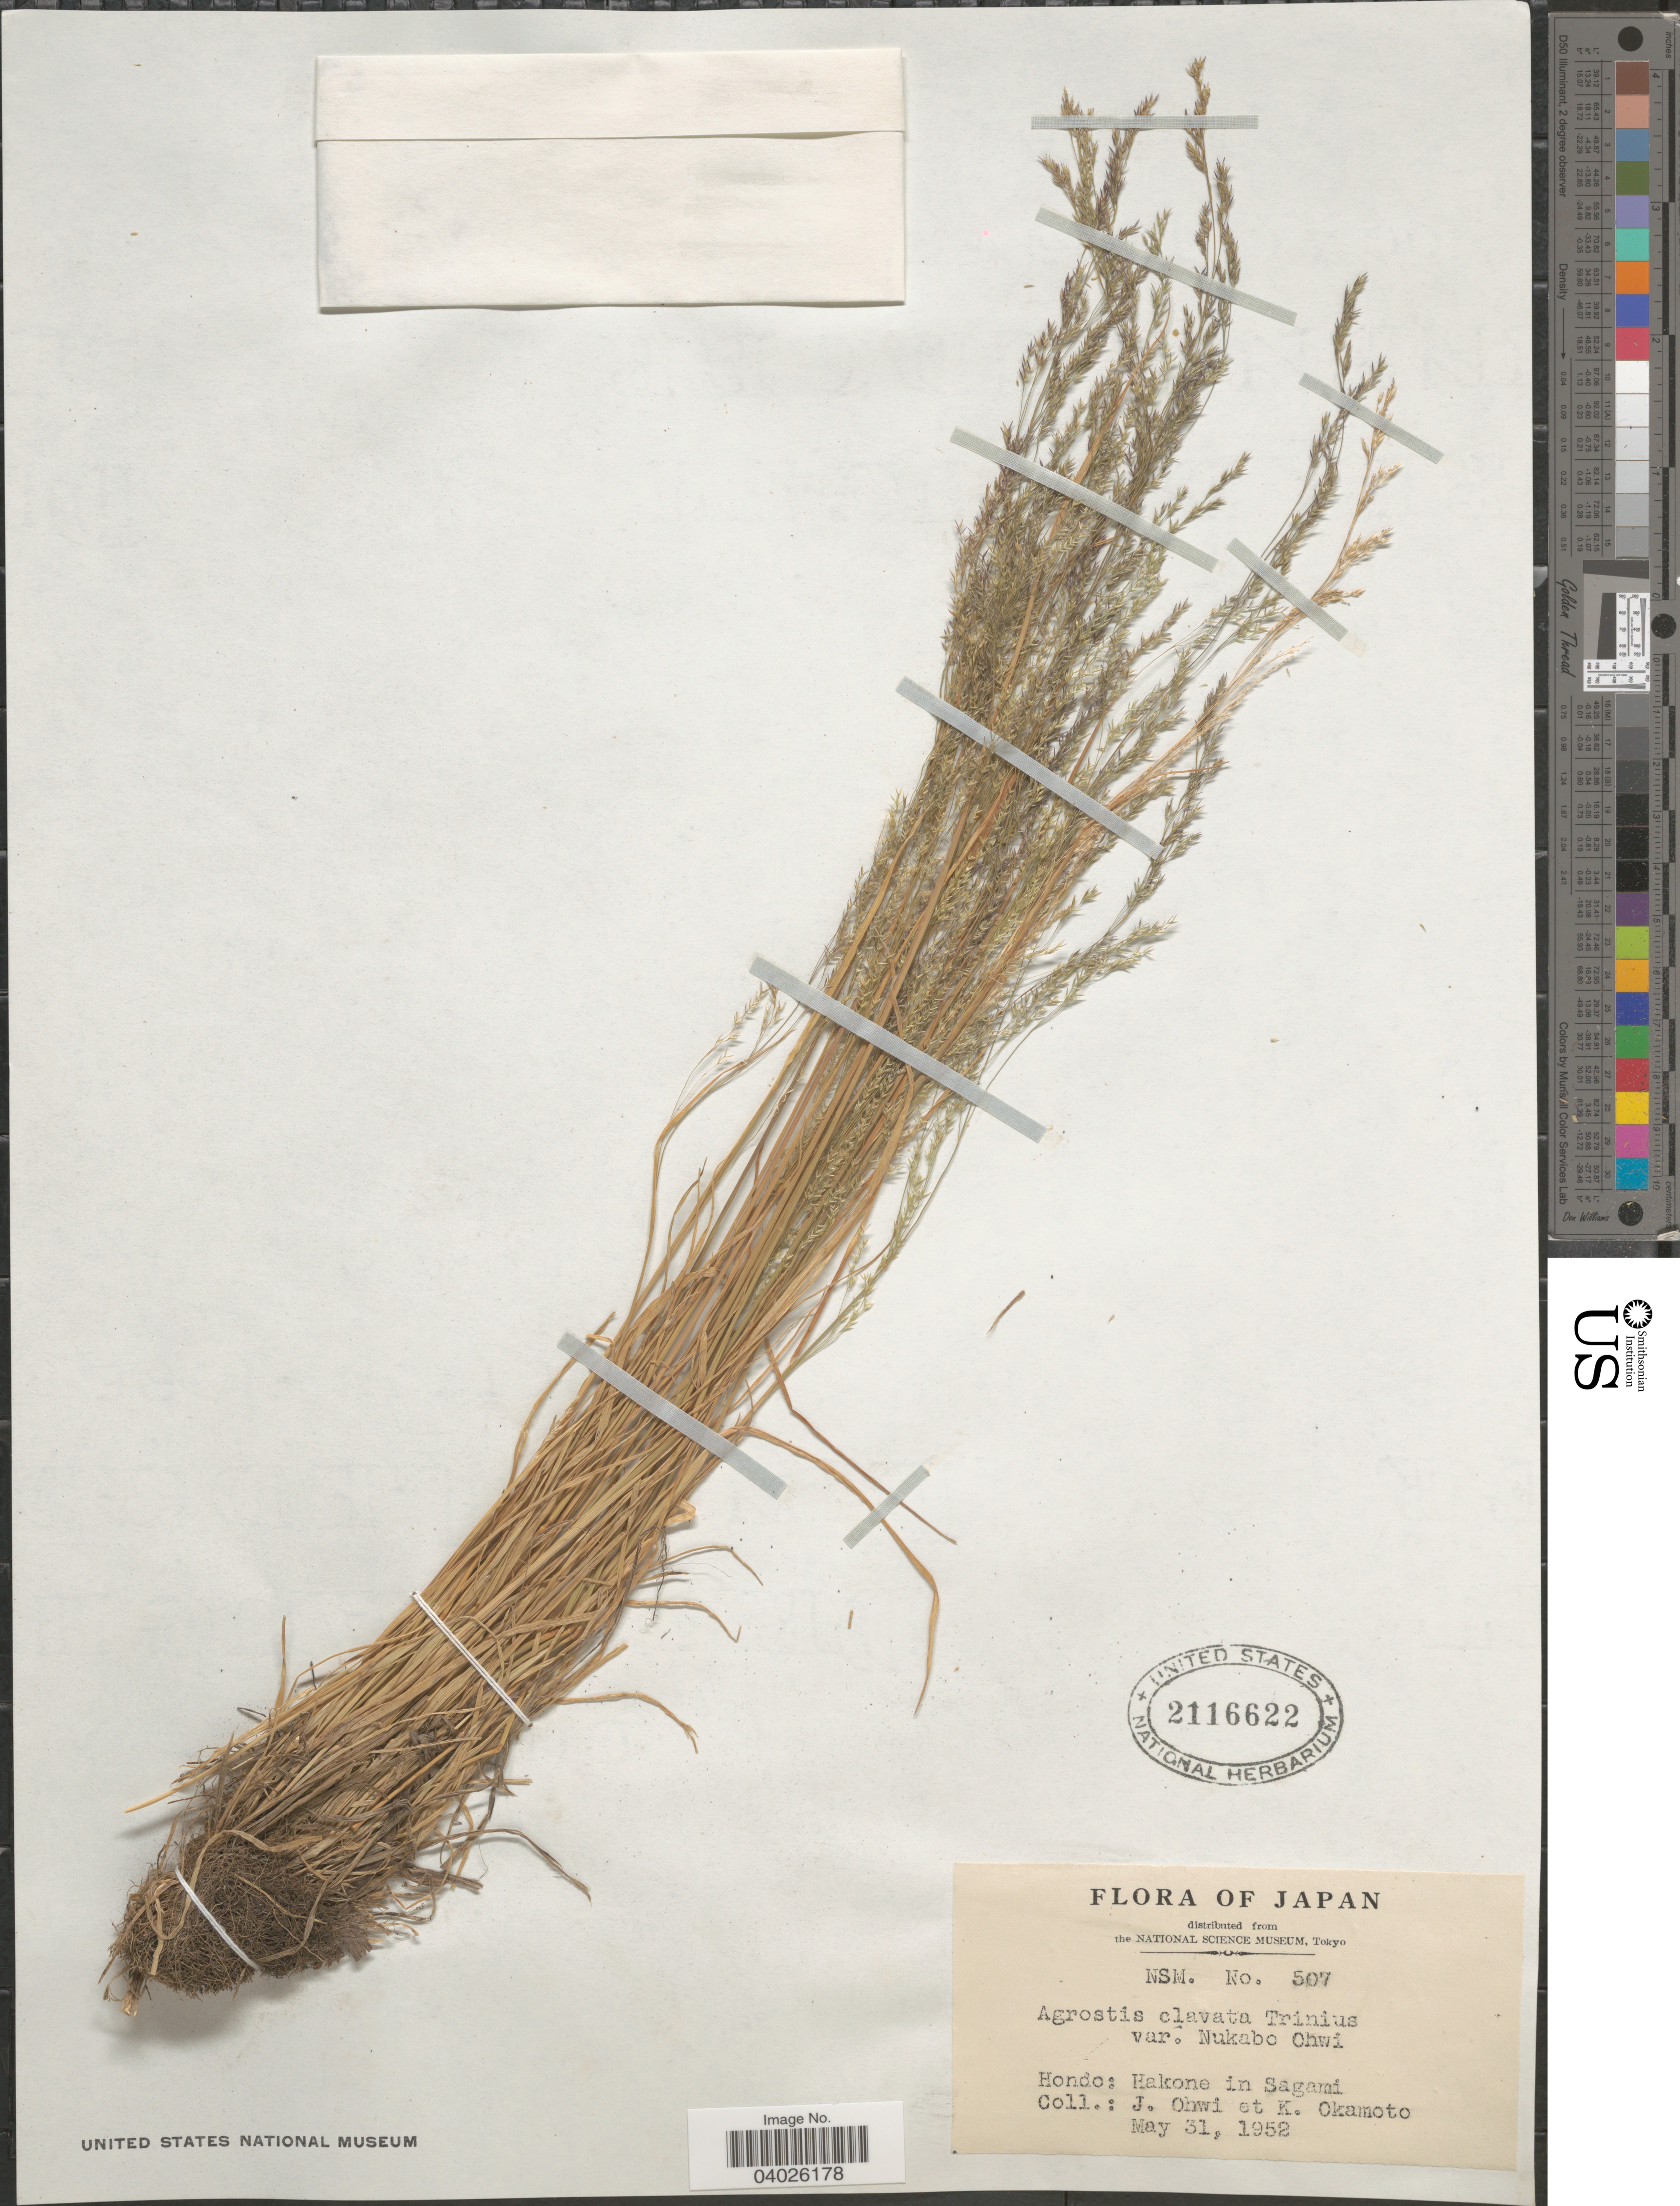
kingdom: Plantae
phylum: Tracheophyta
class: Liliopsida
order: Poales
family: Poaceae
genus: Agrostis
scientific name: Agrostis clavata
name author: Trin.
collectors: J. Ohwi & K. Okamoto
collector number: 507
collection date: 1952-05-31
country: Japan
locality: Hondo: Hakone in Sagami.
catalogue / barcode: US 2116622